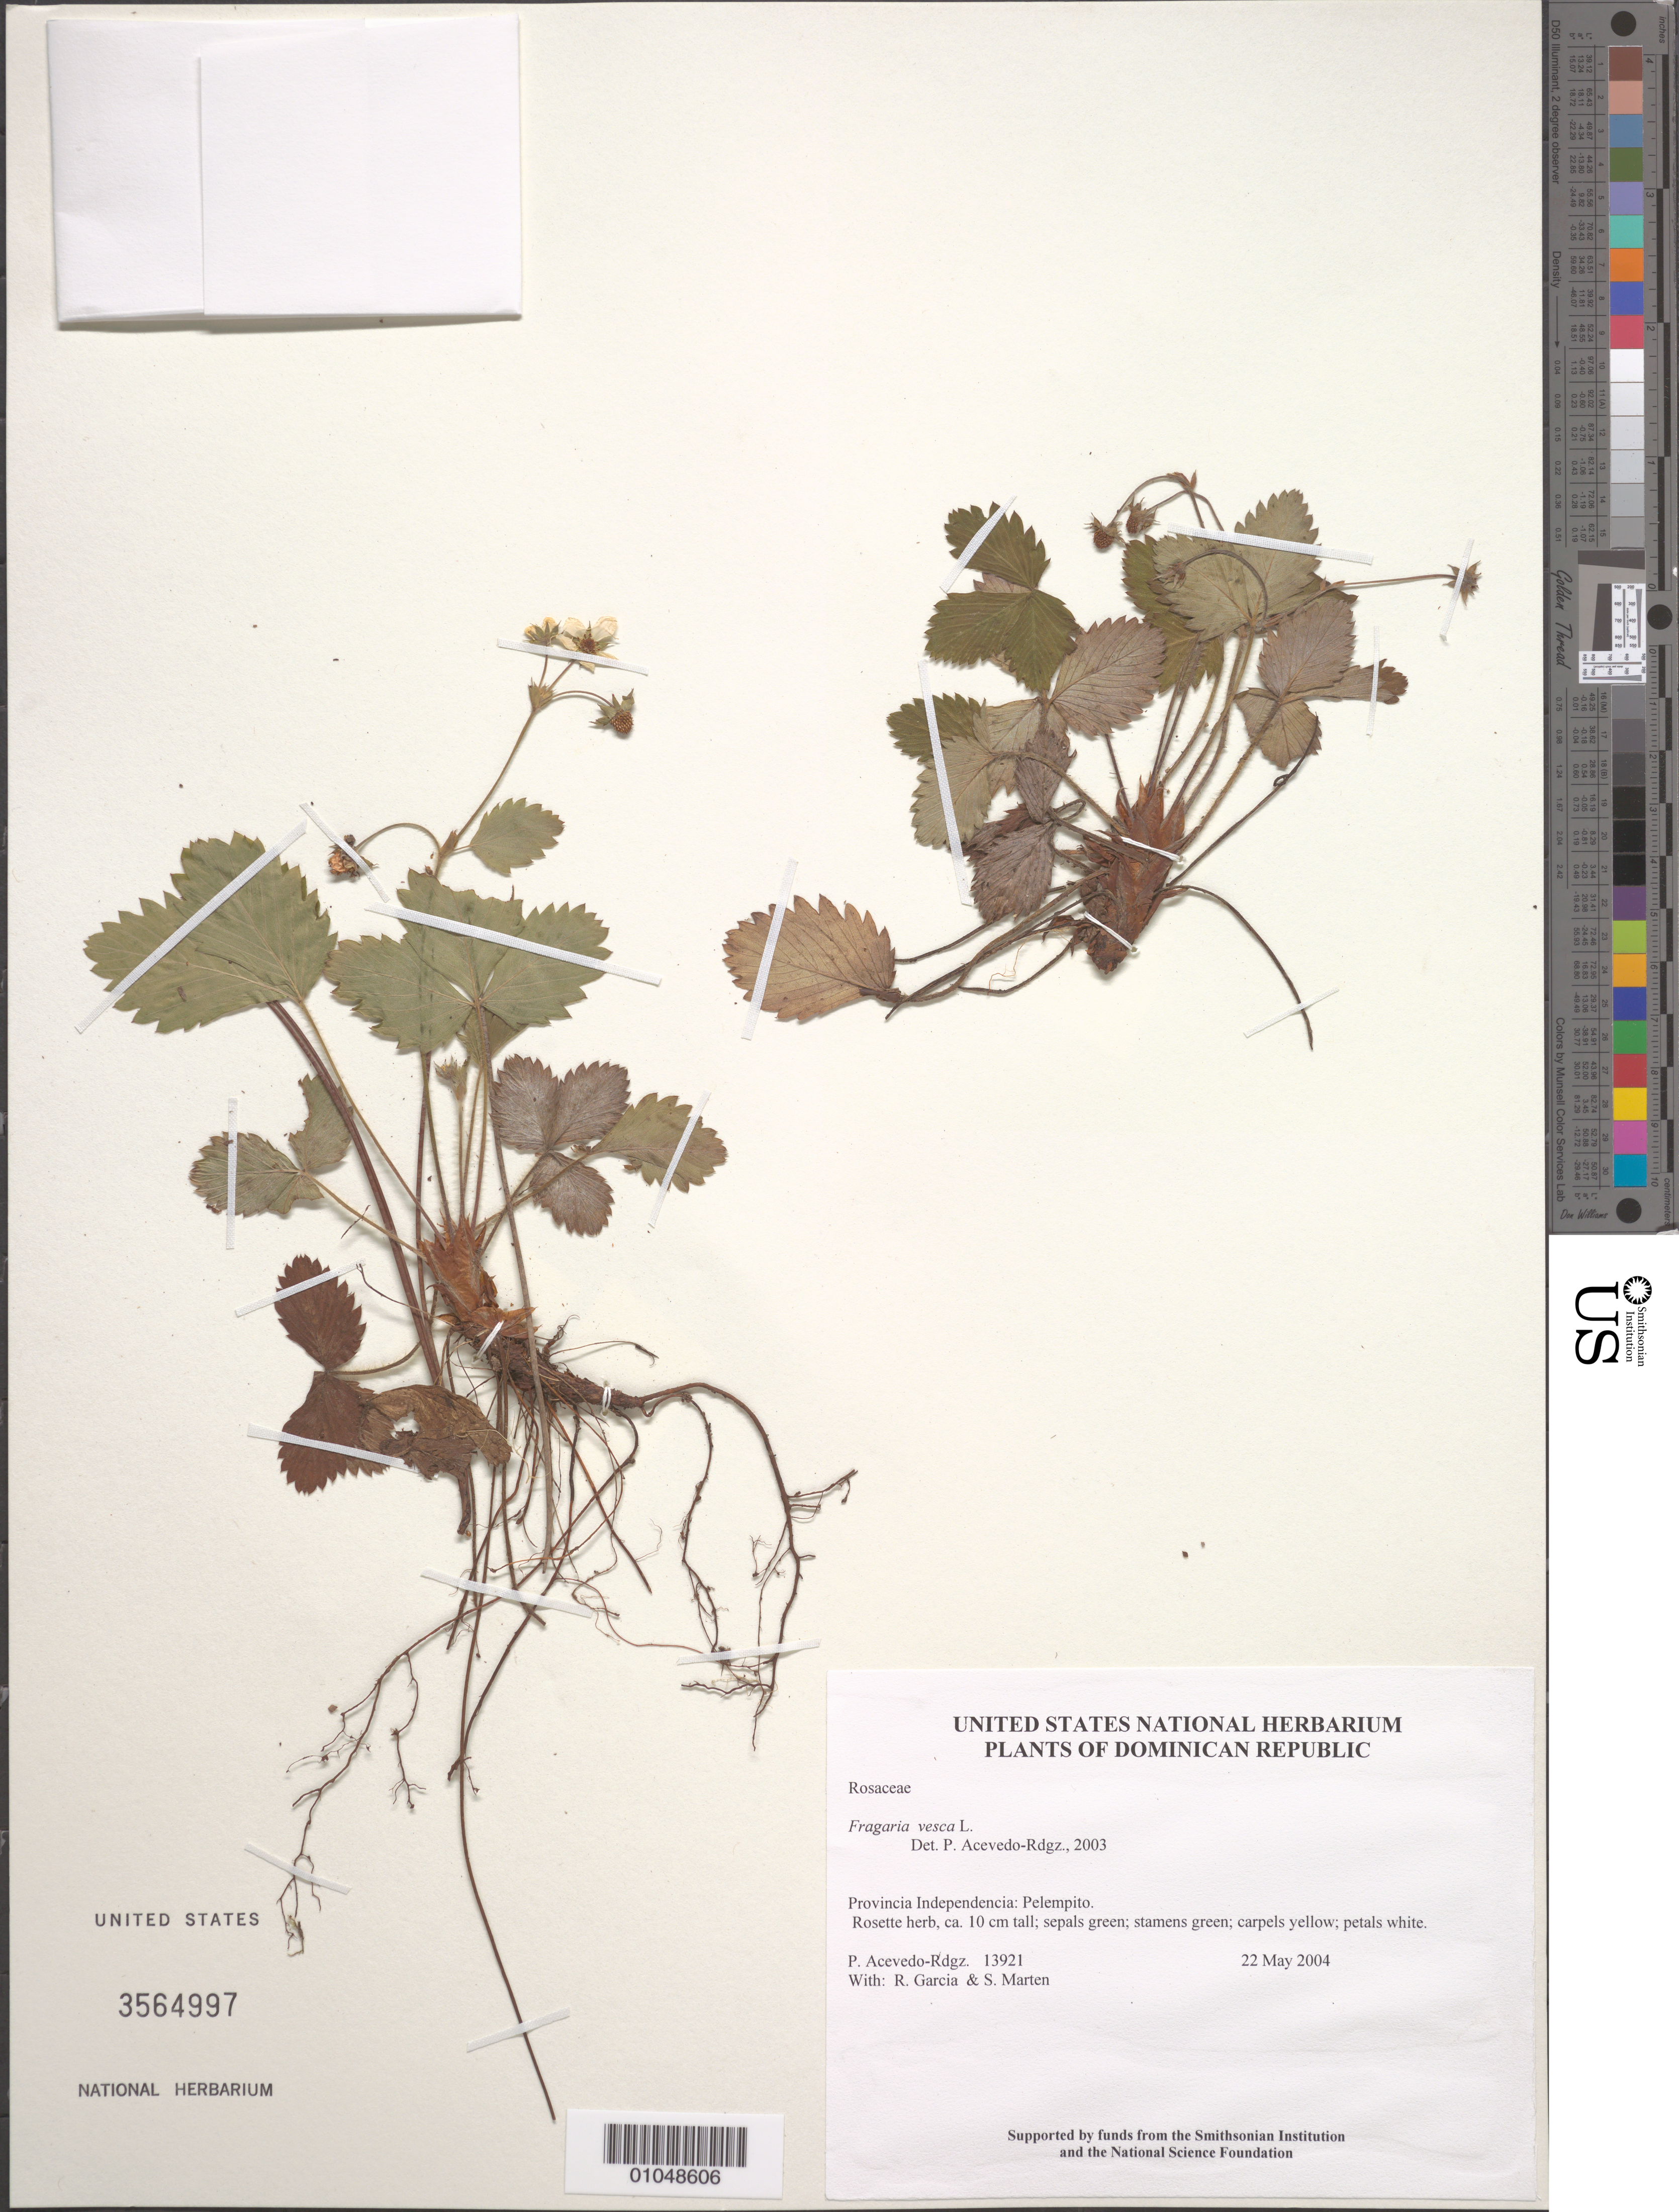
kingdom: Plantae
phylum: Tracheophyta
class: Magnoliopsida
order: Rosales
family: Rosaceae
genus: Fragaria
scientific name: Fragaria vesca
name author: L.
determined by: Acevedo-Rodríguez, P., (BOT), Smithsonian Institution - National Museum of Natural History (UNITED STATES)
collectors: P. Acevedo-Rodr., R. G. García & S. Marten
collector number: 13921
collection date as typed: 22 May 2004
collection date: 2004-05-22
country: Dominican Republic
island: Hispaniola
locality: Provincia Independencia: Pelempito.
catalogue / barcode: US 3564997